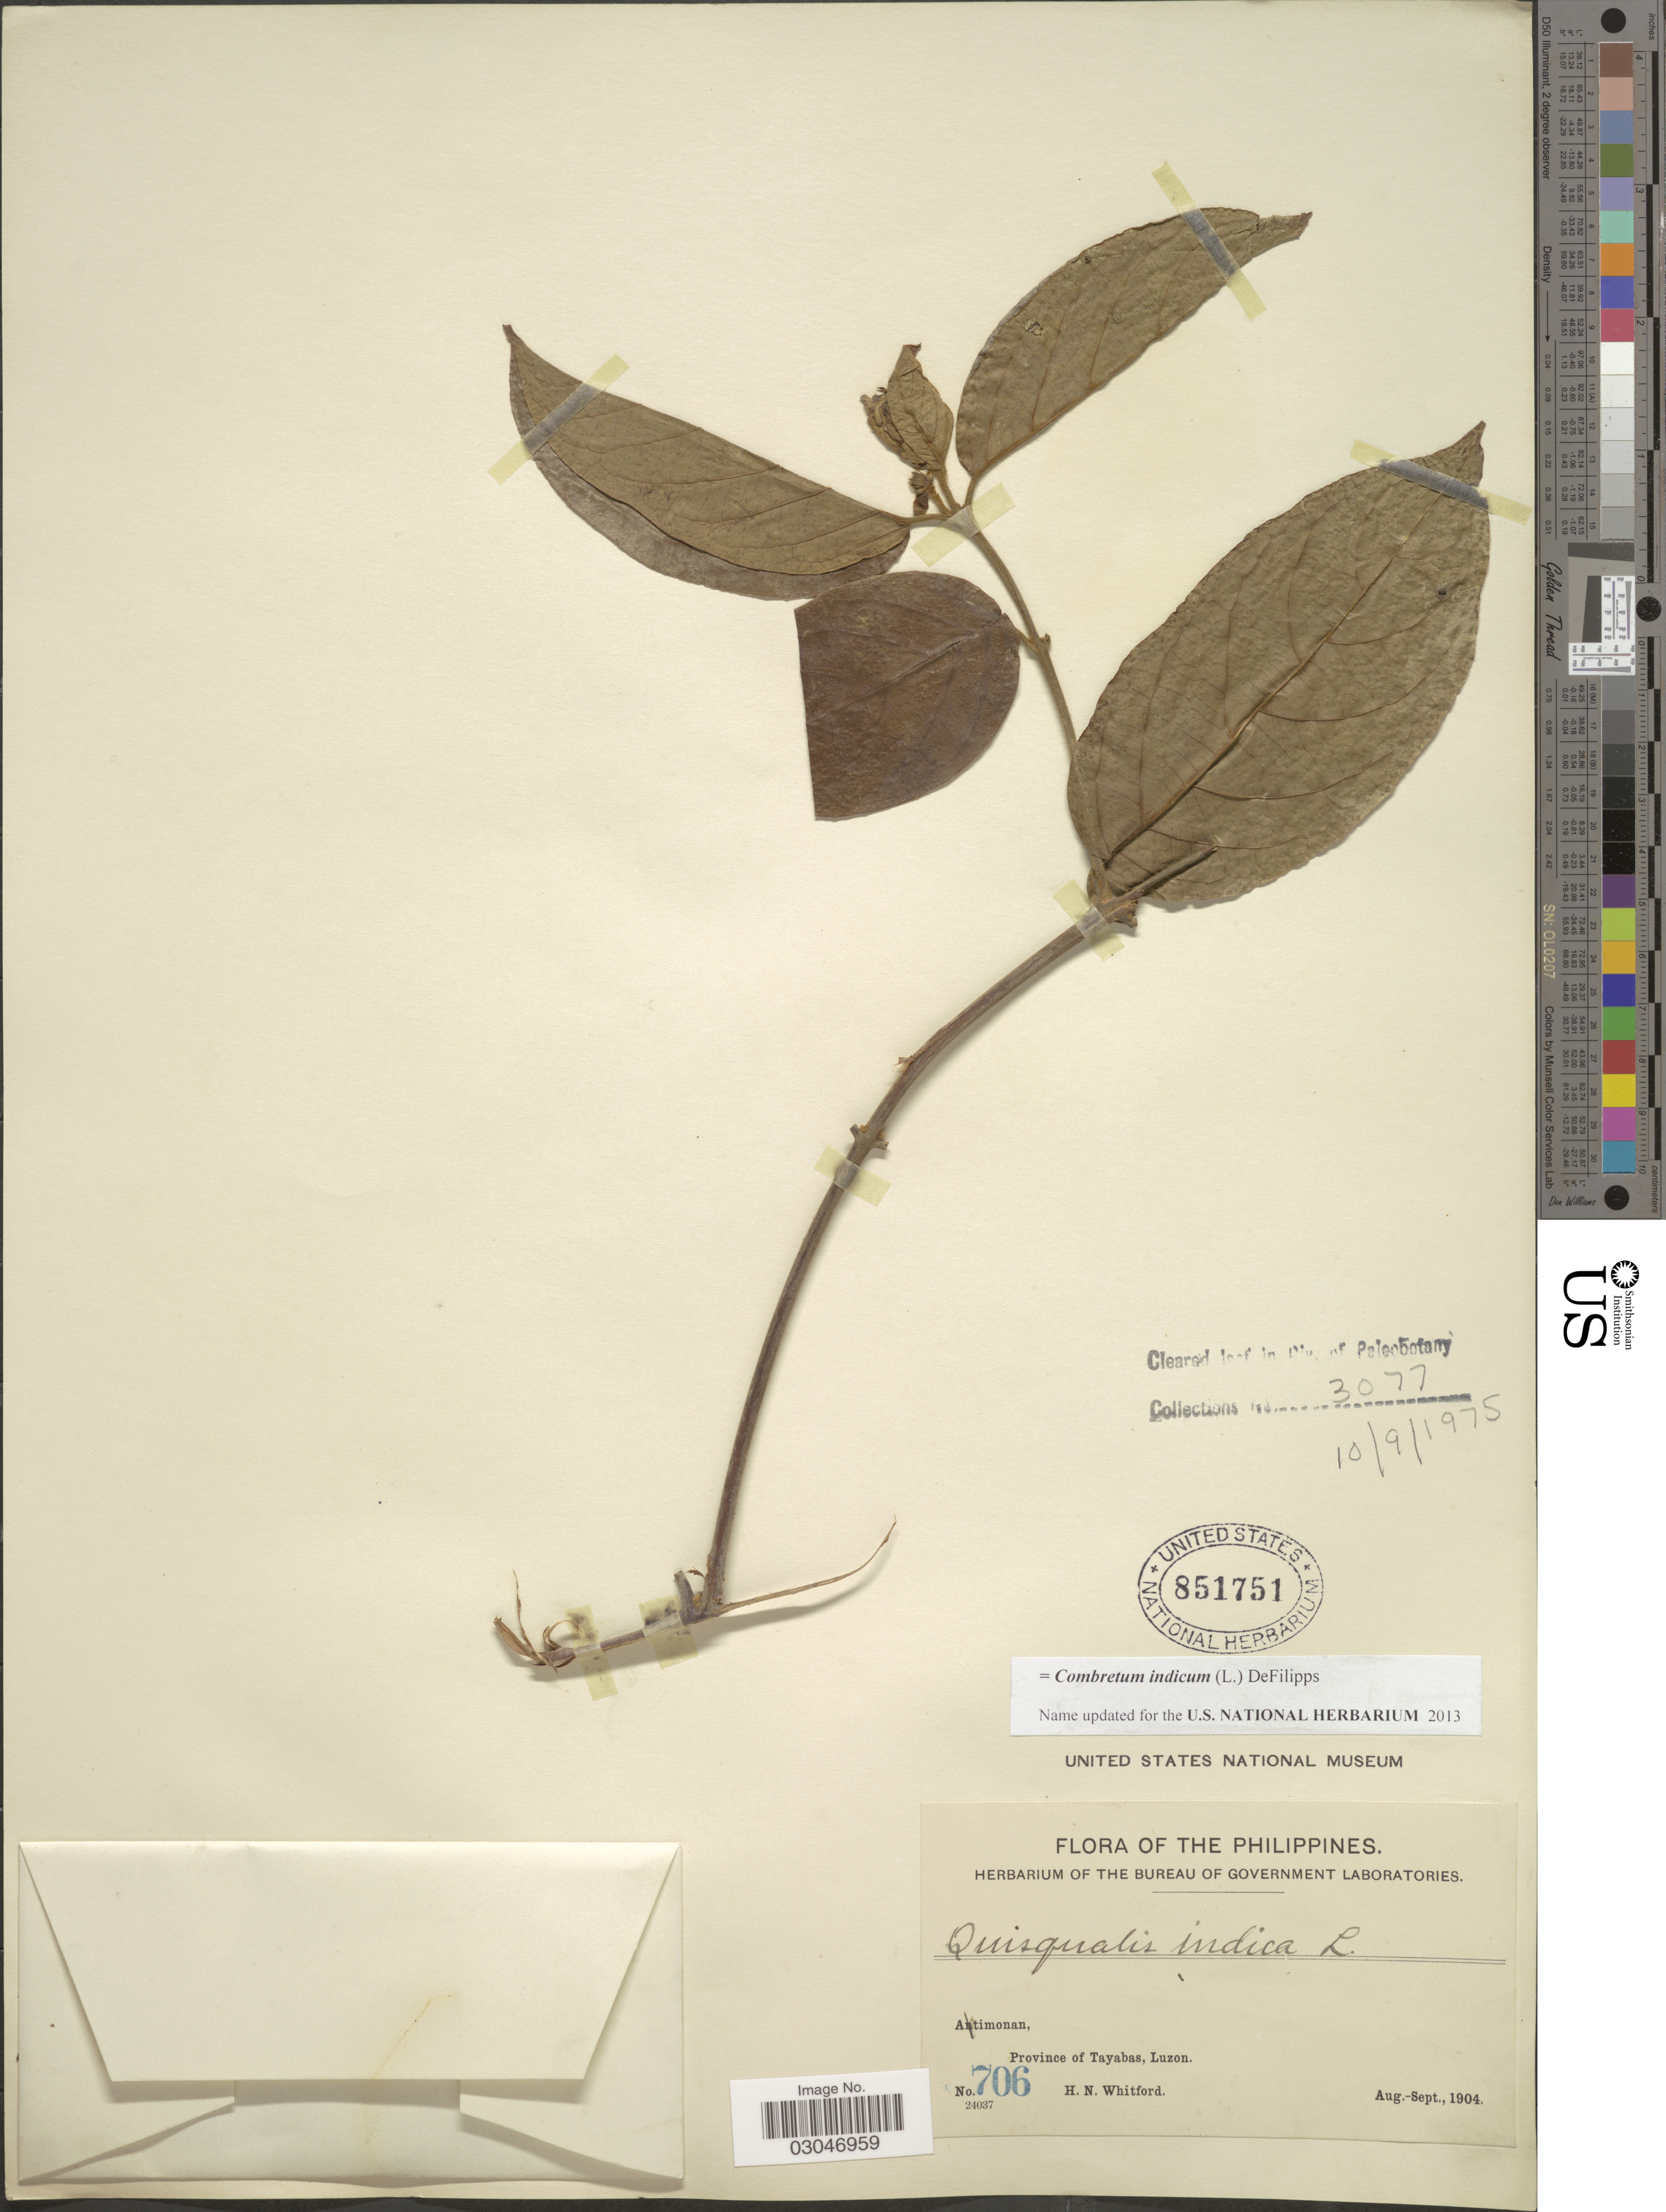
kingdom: Plantae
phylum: Tracheophyta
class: Magnoliopsida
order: Myrtales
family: Combretaceae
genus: Combretum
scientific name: Combretum indicum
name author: (L.) DeFilipps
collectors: H. N. Whitford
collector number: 706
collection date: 1904-08/1904-09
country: Philippines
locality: Atimonan, Province of Tayabas, Luzon.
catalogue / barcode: US 851751